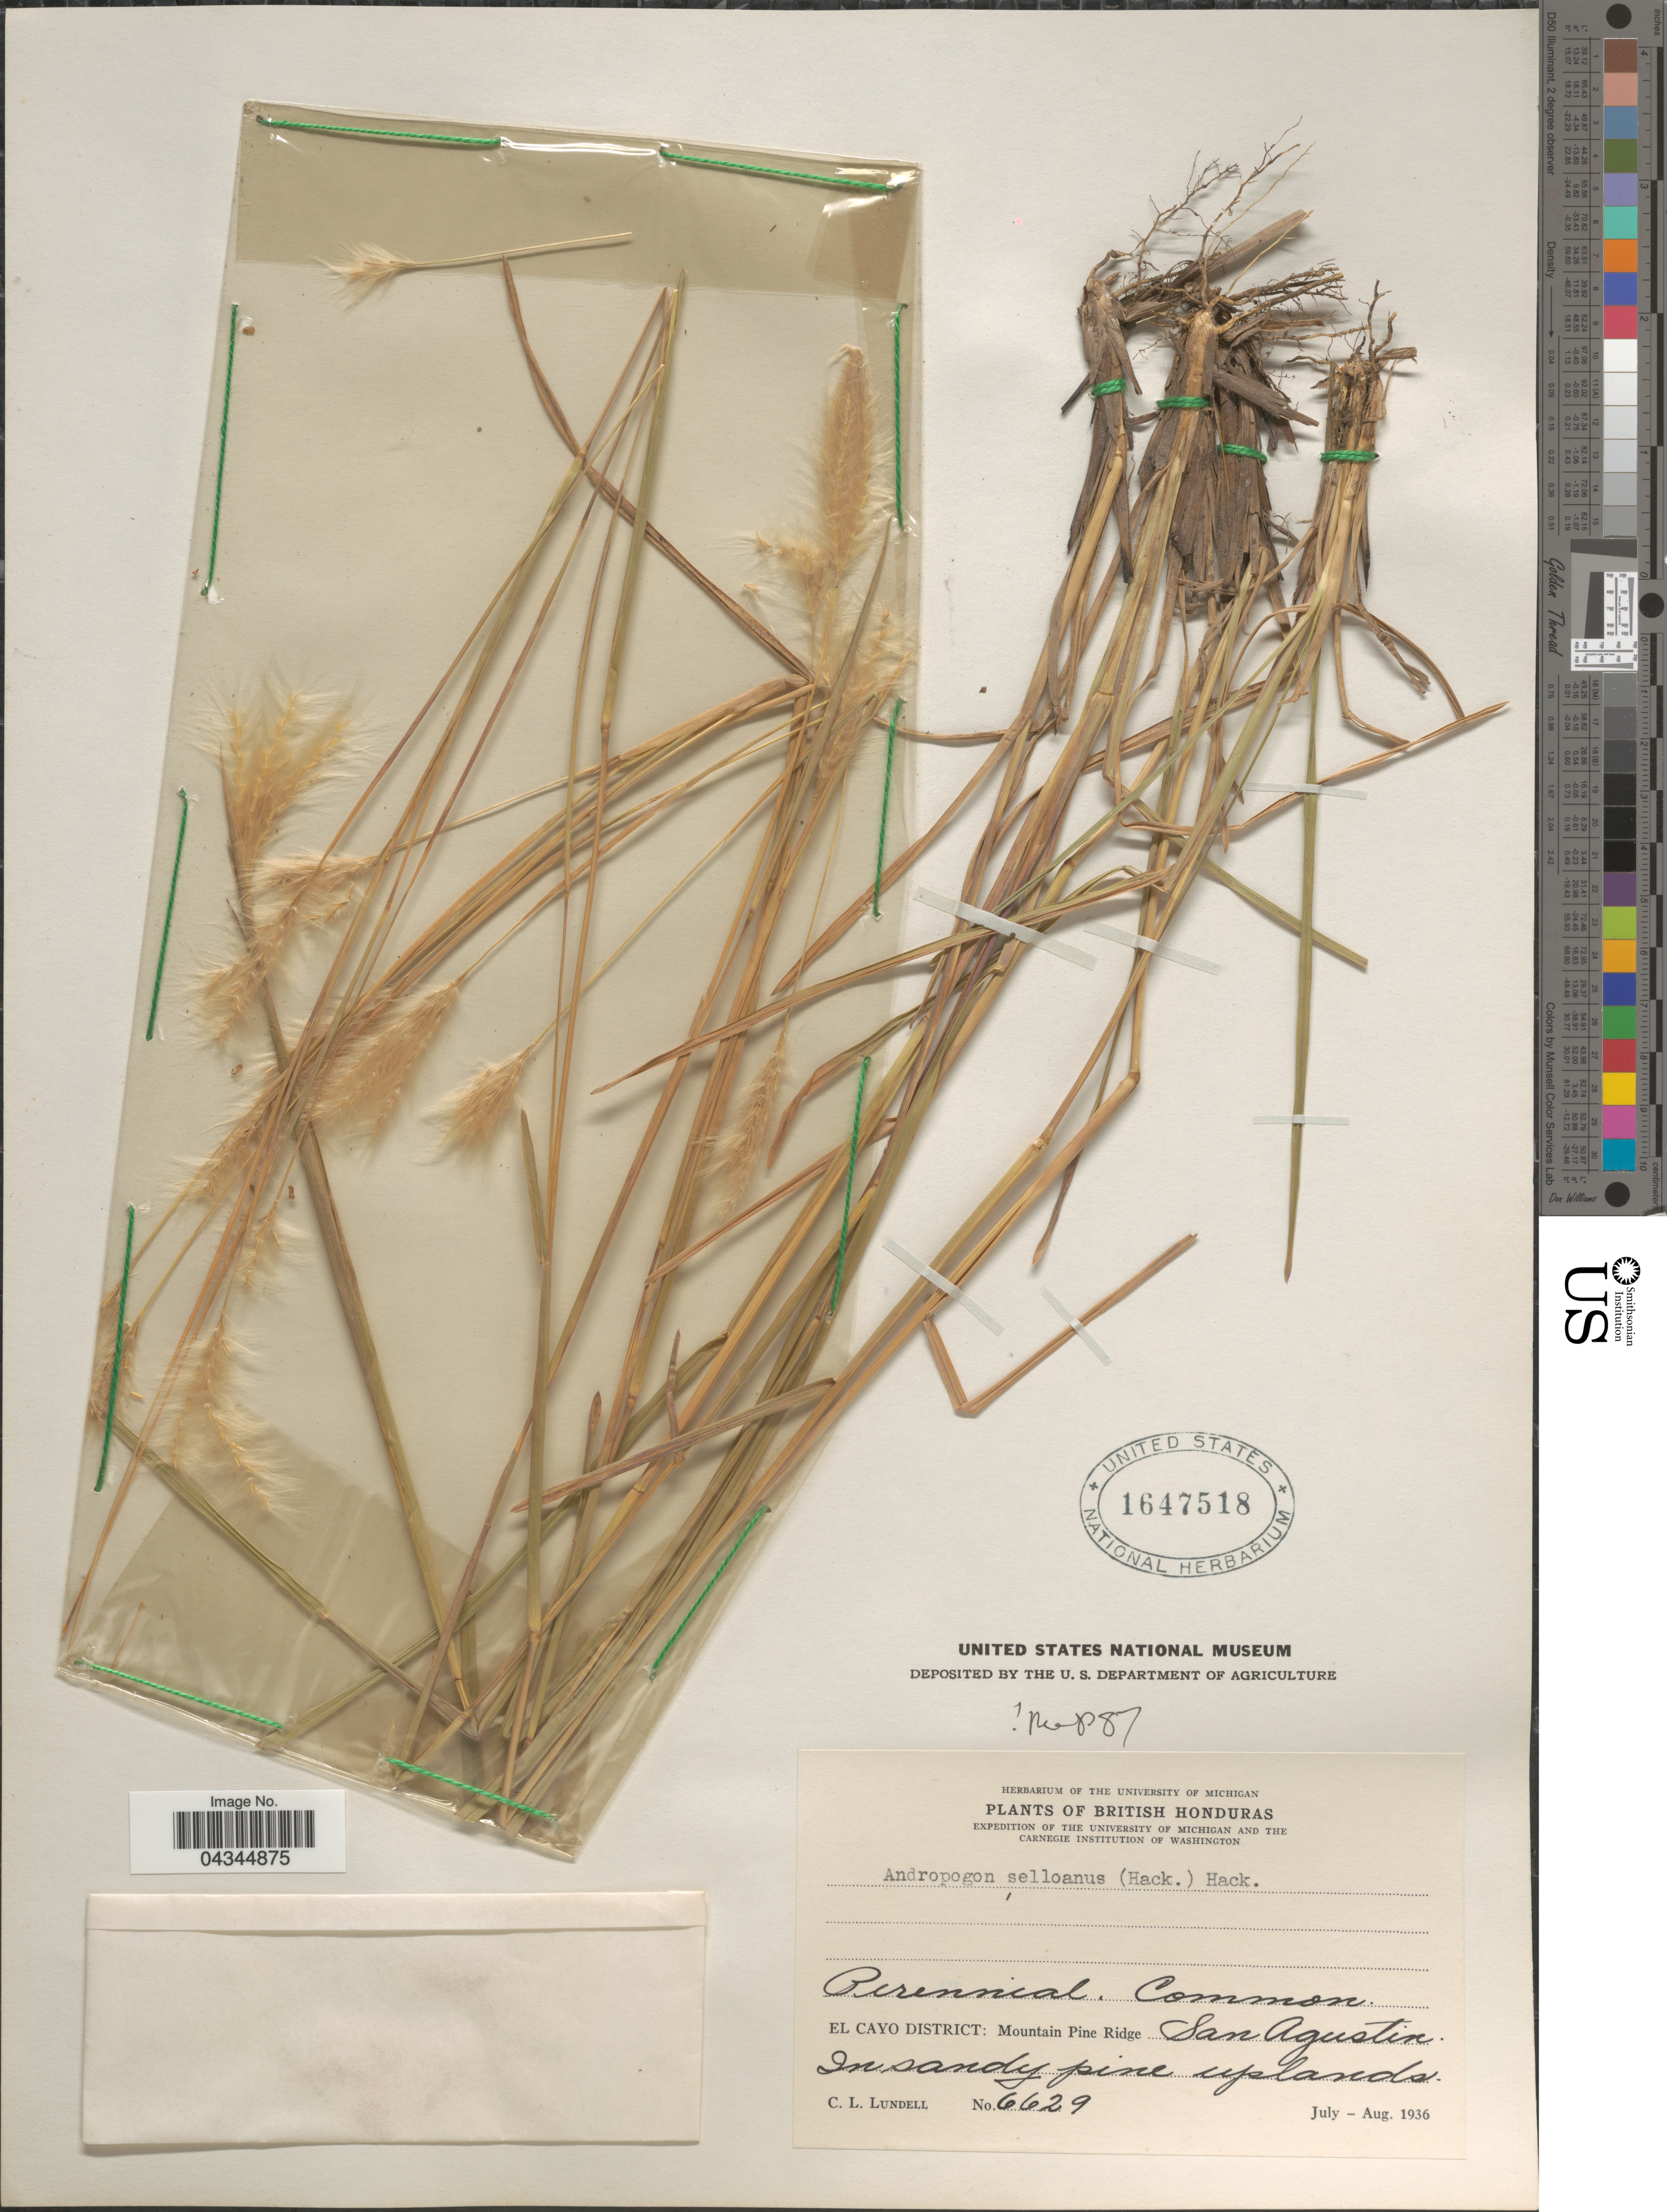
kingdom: Plantae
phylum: Tracheophyta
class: Liliopsida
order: Poales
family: Poaceae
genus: Andropogon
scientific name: Andropogon selloanus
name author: (Hack.) Hack.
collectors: C. L. Lundell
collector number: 6629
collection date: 1936-07/1936-08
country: Belize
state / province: Cayo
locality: British Honduras. Expedition of the University of Michigan and the Carnegie Institution of Washington. El Cayo District: Mountain Pine Ridge. San Agustin.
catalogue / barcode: US 1647518